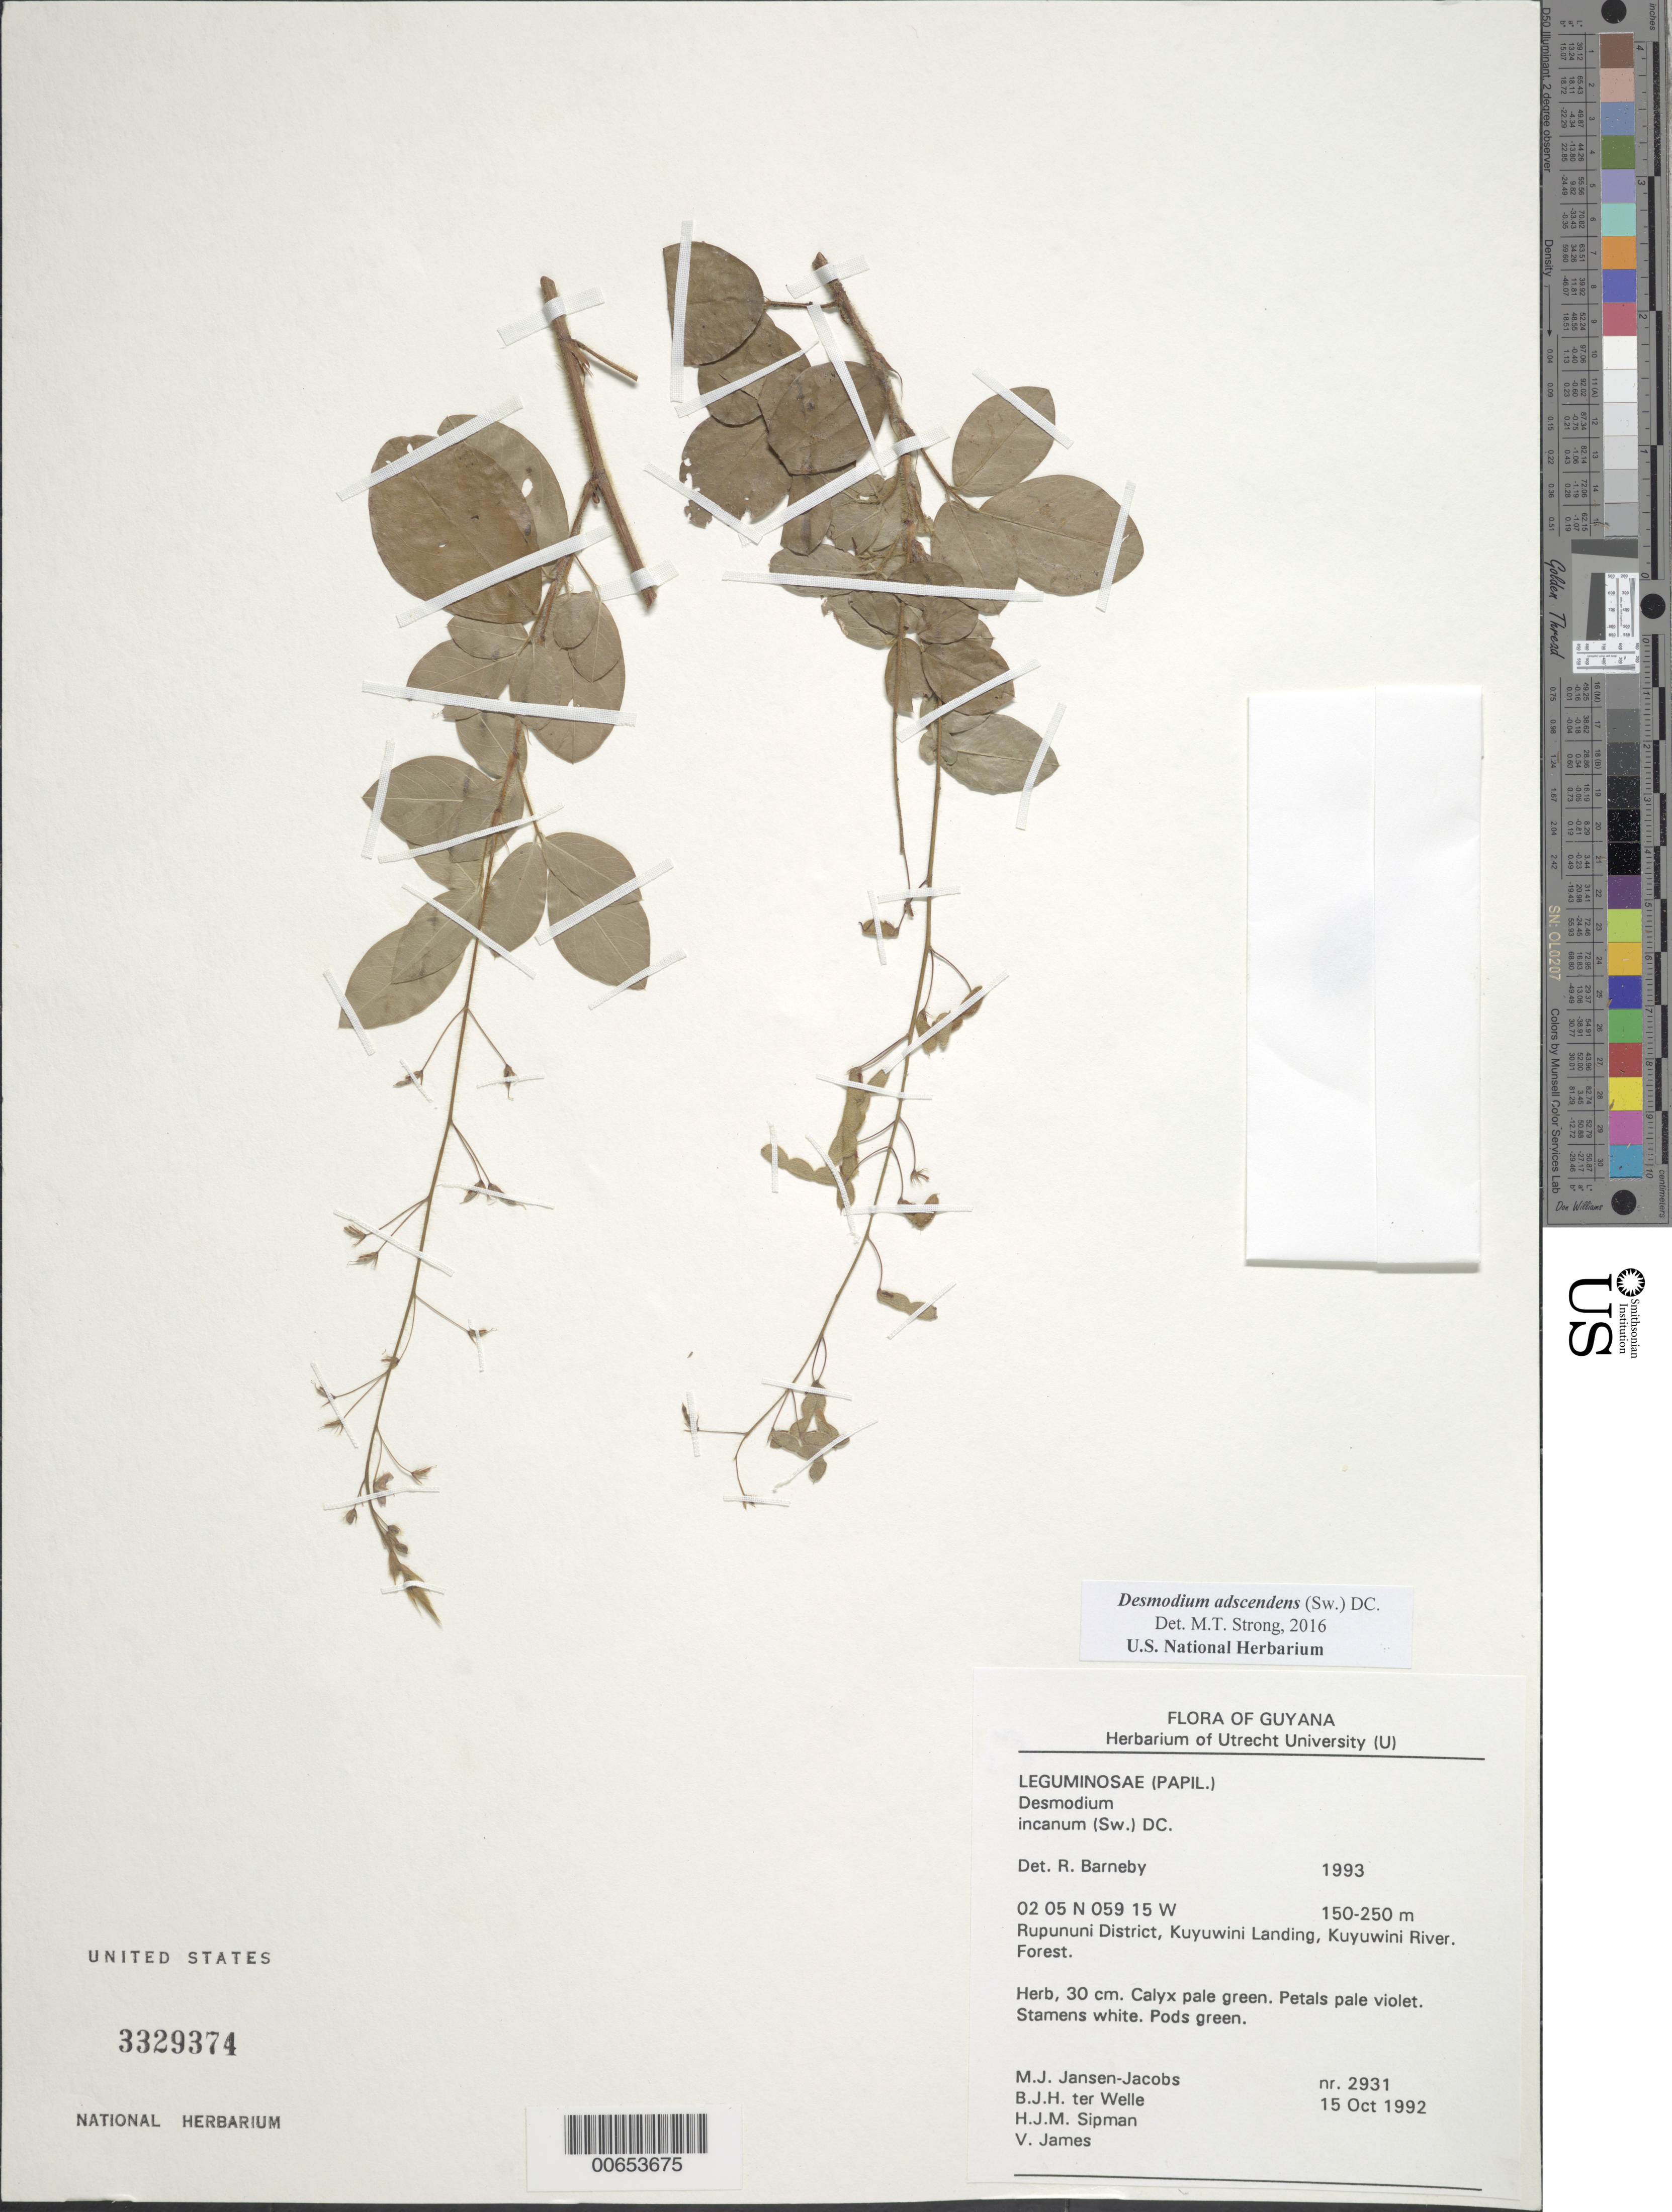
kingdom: Plantae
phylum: Tracheophyta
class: Magnoliopsida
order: Fabales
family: Fabaceae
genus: Grona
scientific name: Grona adscendens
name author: (Sw.) H. Ohashi & K. Ohashi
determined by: Strong, Mark T., (BOT), Smithsonian Institution - National Museum of Natural History (UNITED STATES)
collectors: M. J. Jansen-Jacobs, B. Welle, H. J. M. Sipman & V. James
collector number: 2931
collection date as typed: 15-Oct-92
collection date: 1992-10-15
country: Guyana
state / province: U. Takutu-U. Essequibo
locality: Kuyuwini Landing, Kuyuwini River, Rupununi District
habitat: Forest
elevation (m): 150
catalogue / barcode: US 3329374